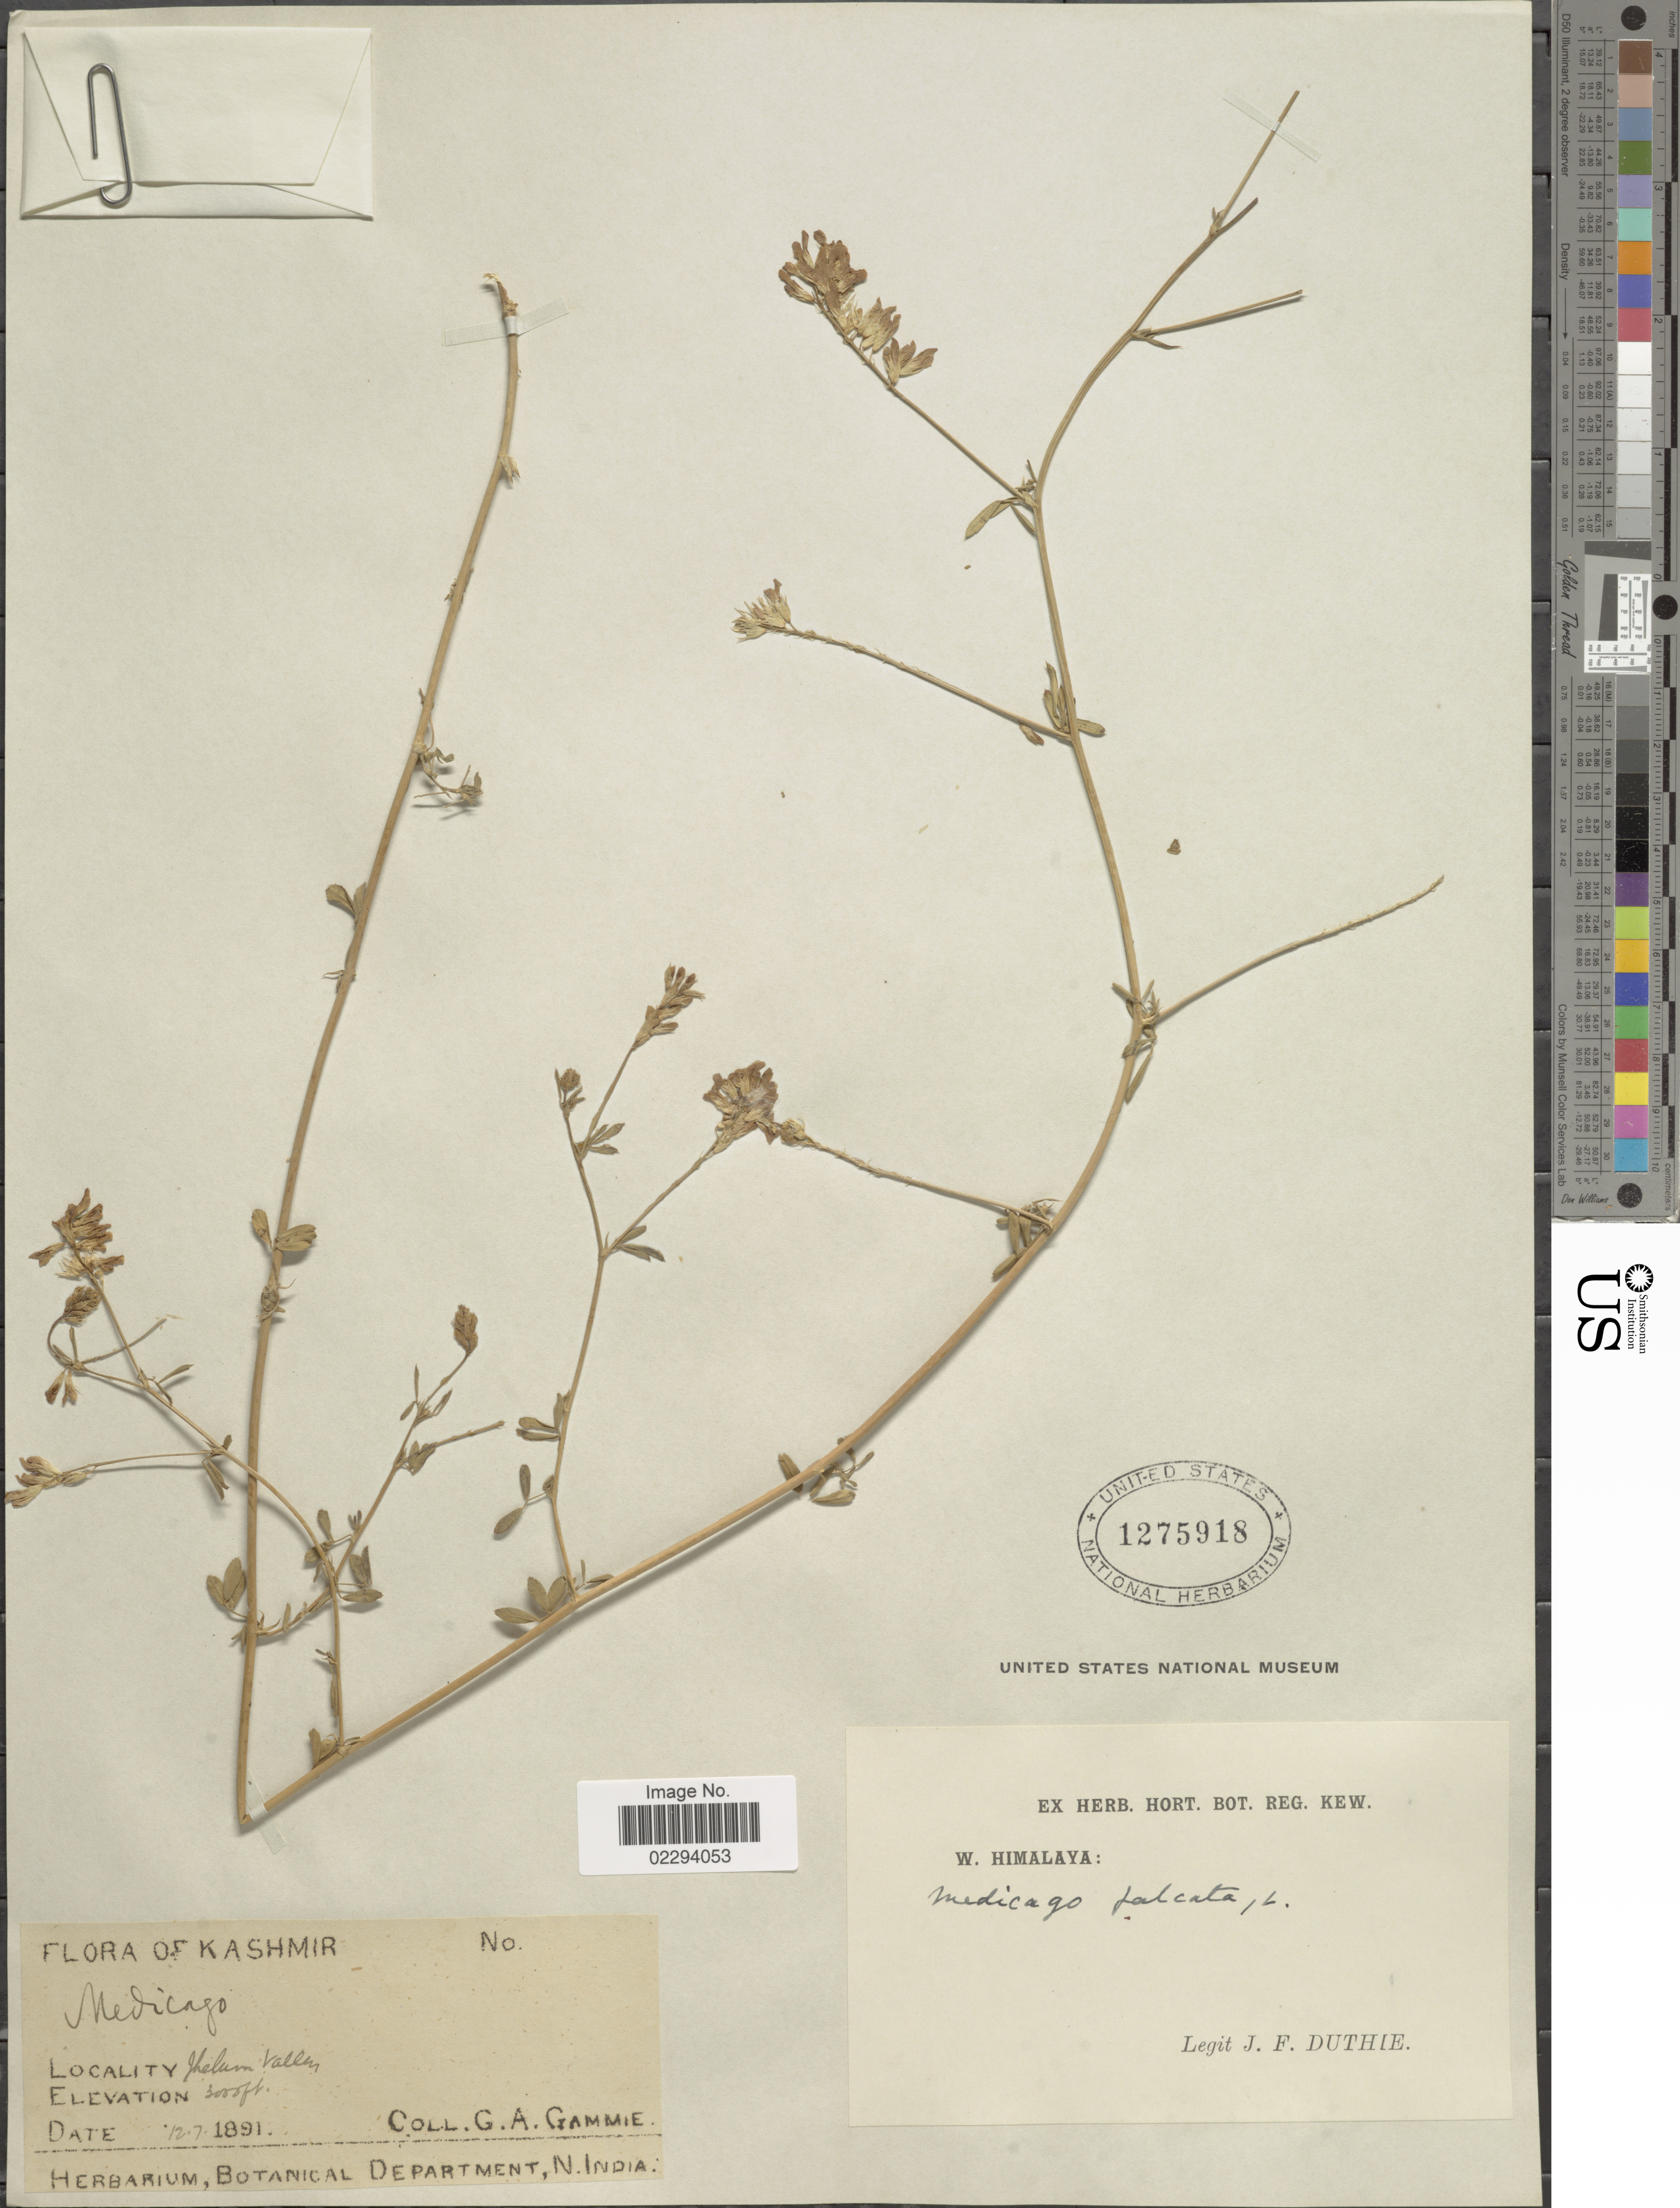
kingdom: Plantae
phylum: Tracheophyta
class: Magnoliopsida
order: Fabales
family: Fabaceae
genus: Medicago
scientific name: Medicago falcata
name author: L.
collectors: G. Gammie & J. F. Duthie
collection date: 1891-07-12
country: India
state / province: Jammu and Kashmir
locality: W. Himalaya. Kashmir. Jhelum valley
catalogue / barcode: US 1275918